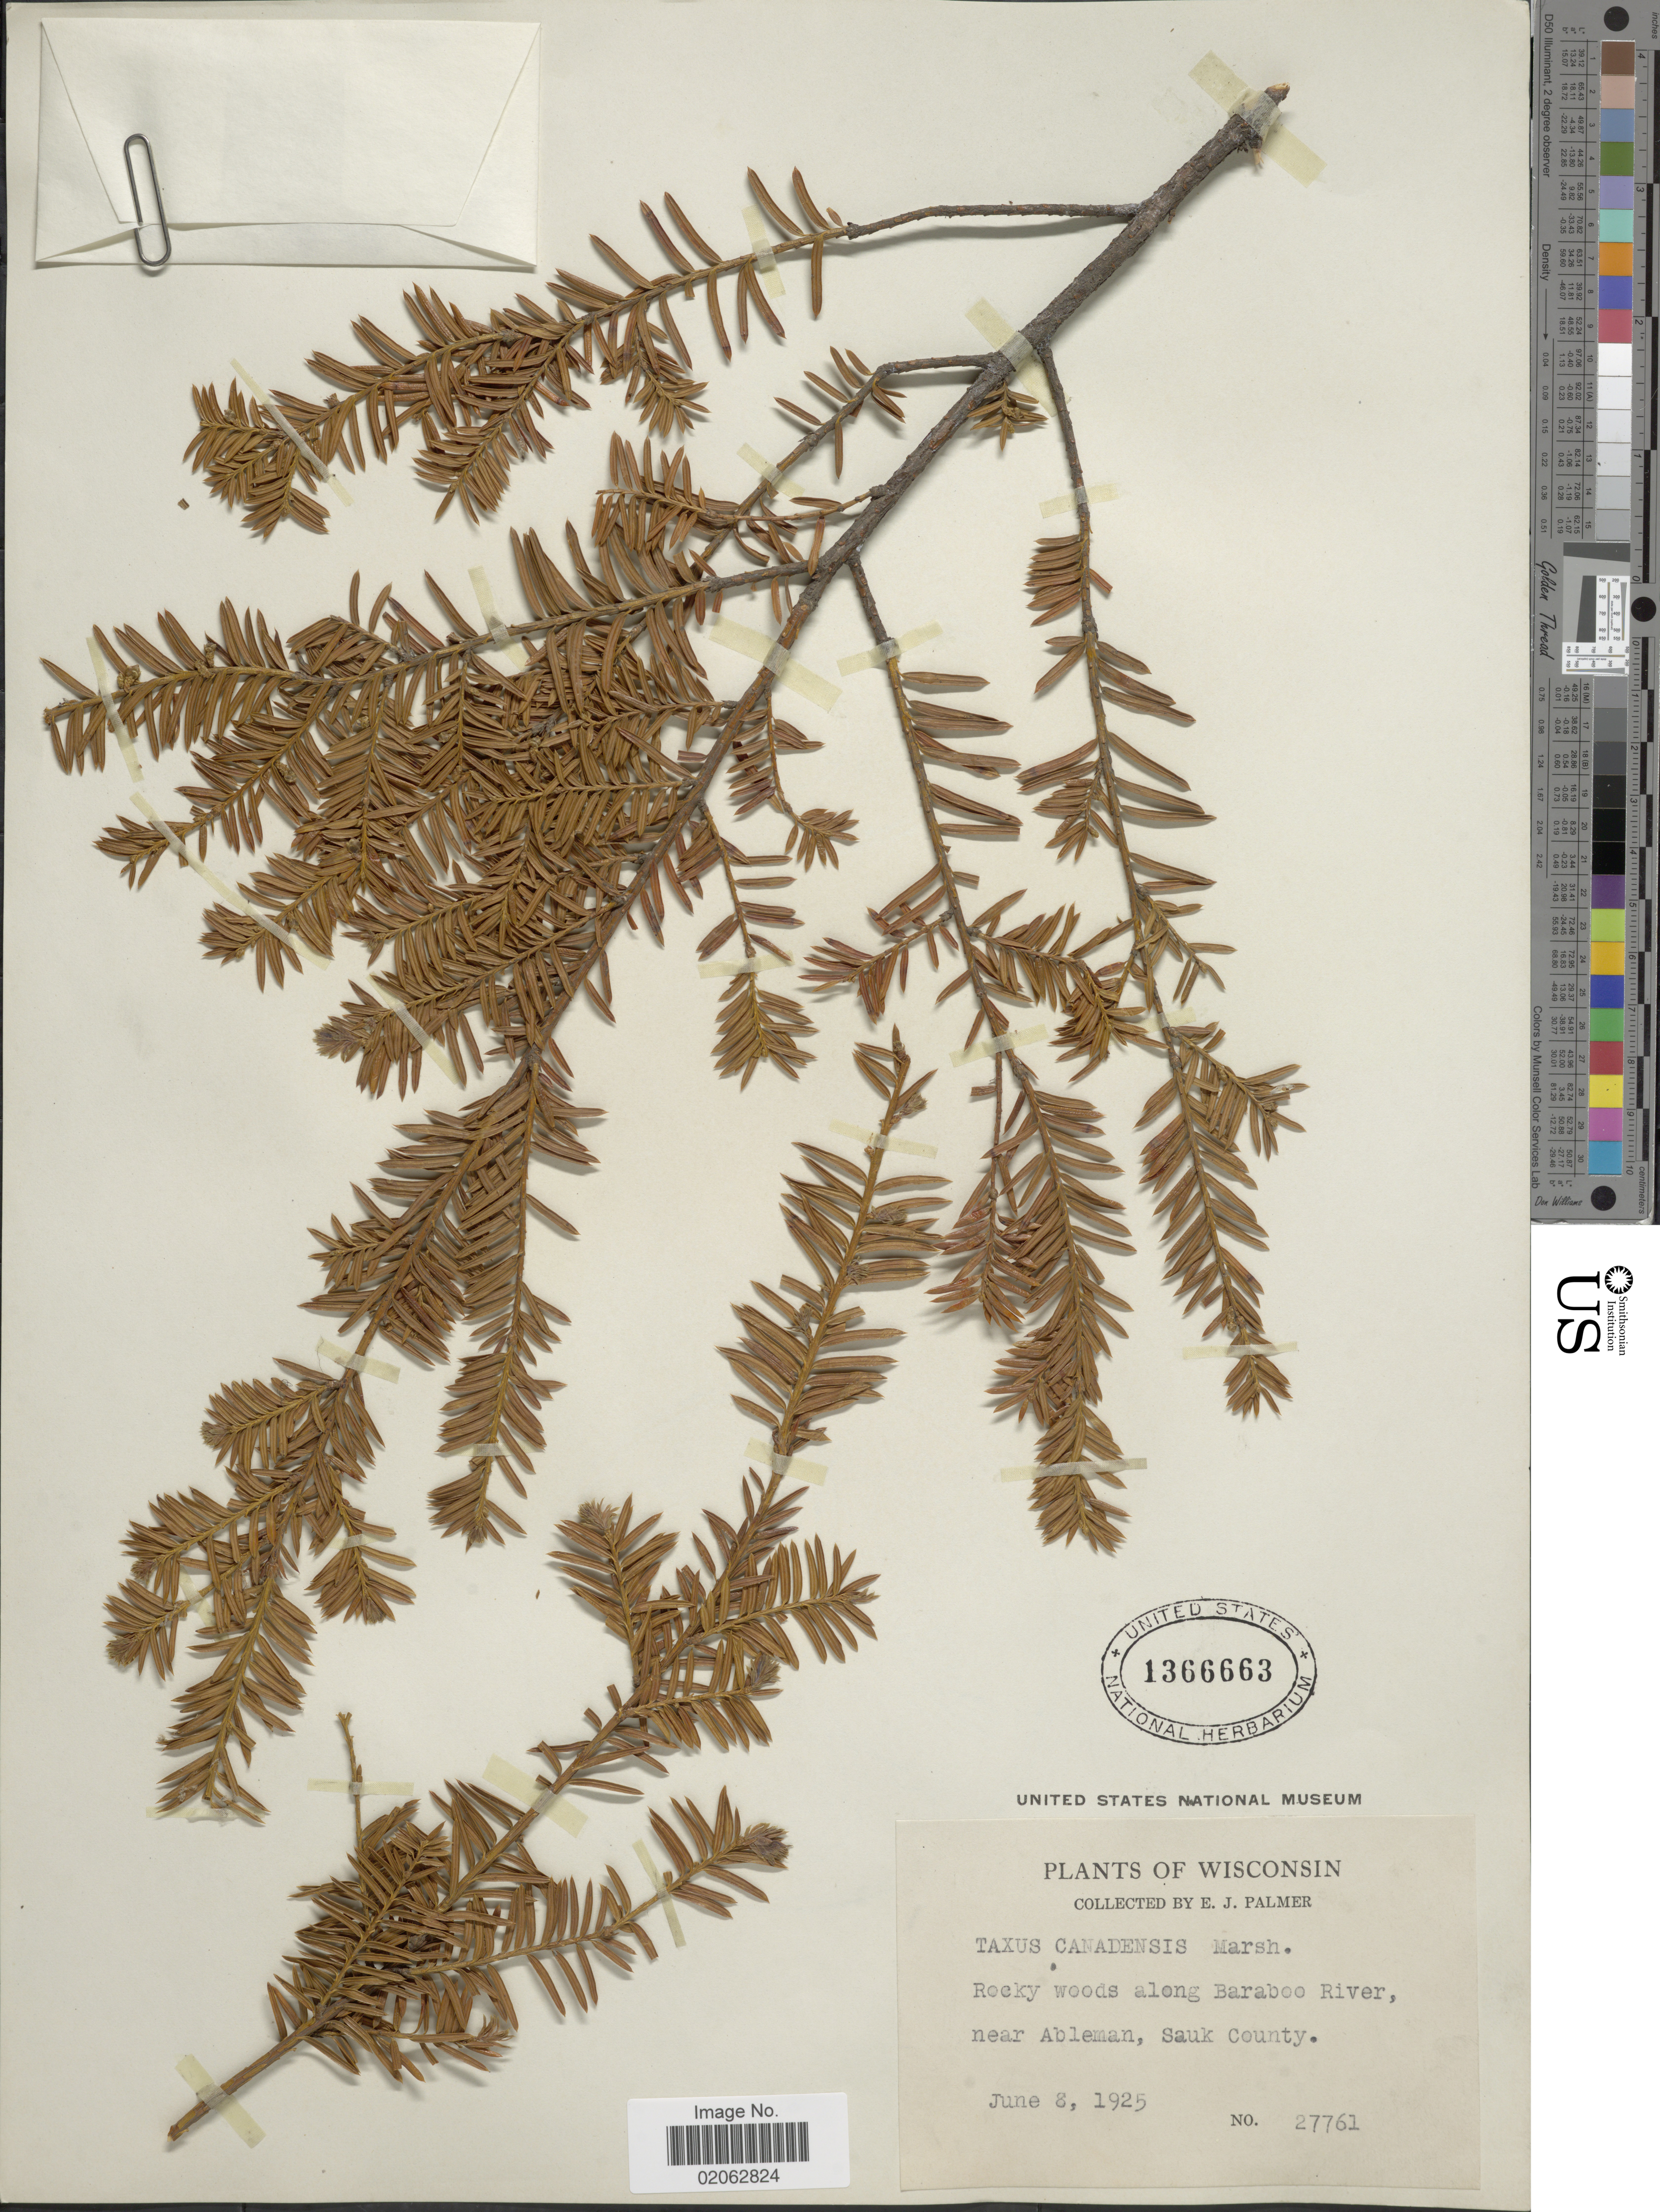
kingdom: Plantae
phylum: Tracheophyta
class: Pinopsida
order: Pinales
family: Taxaceae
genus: Taxus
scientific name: Taxus canadensis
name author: Marshall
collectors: E. J. Palmer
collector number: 27761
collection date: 1925-06-08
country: United States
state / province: Wisconsin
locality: Rocky woods along Barabee River, near Ableman, Sauk County.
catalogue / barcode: US 1366663